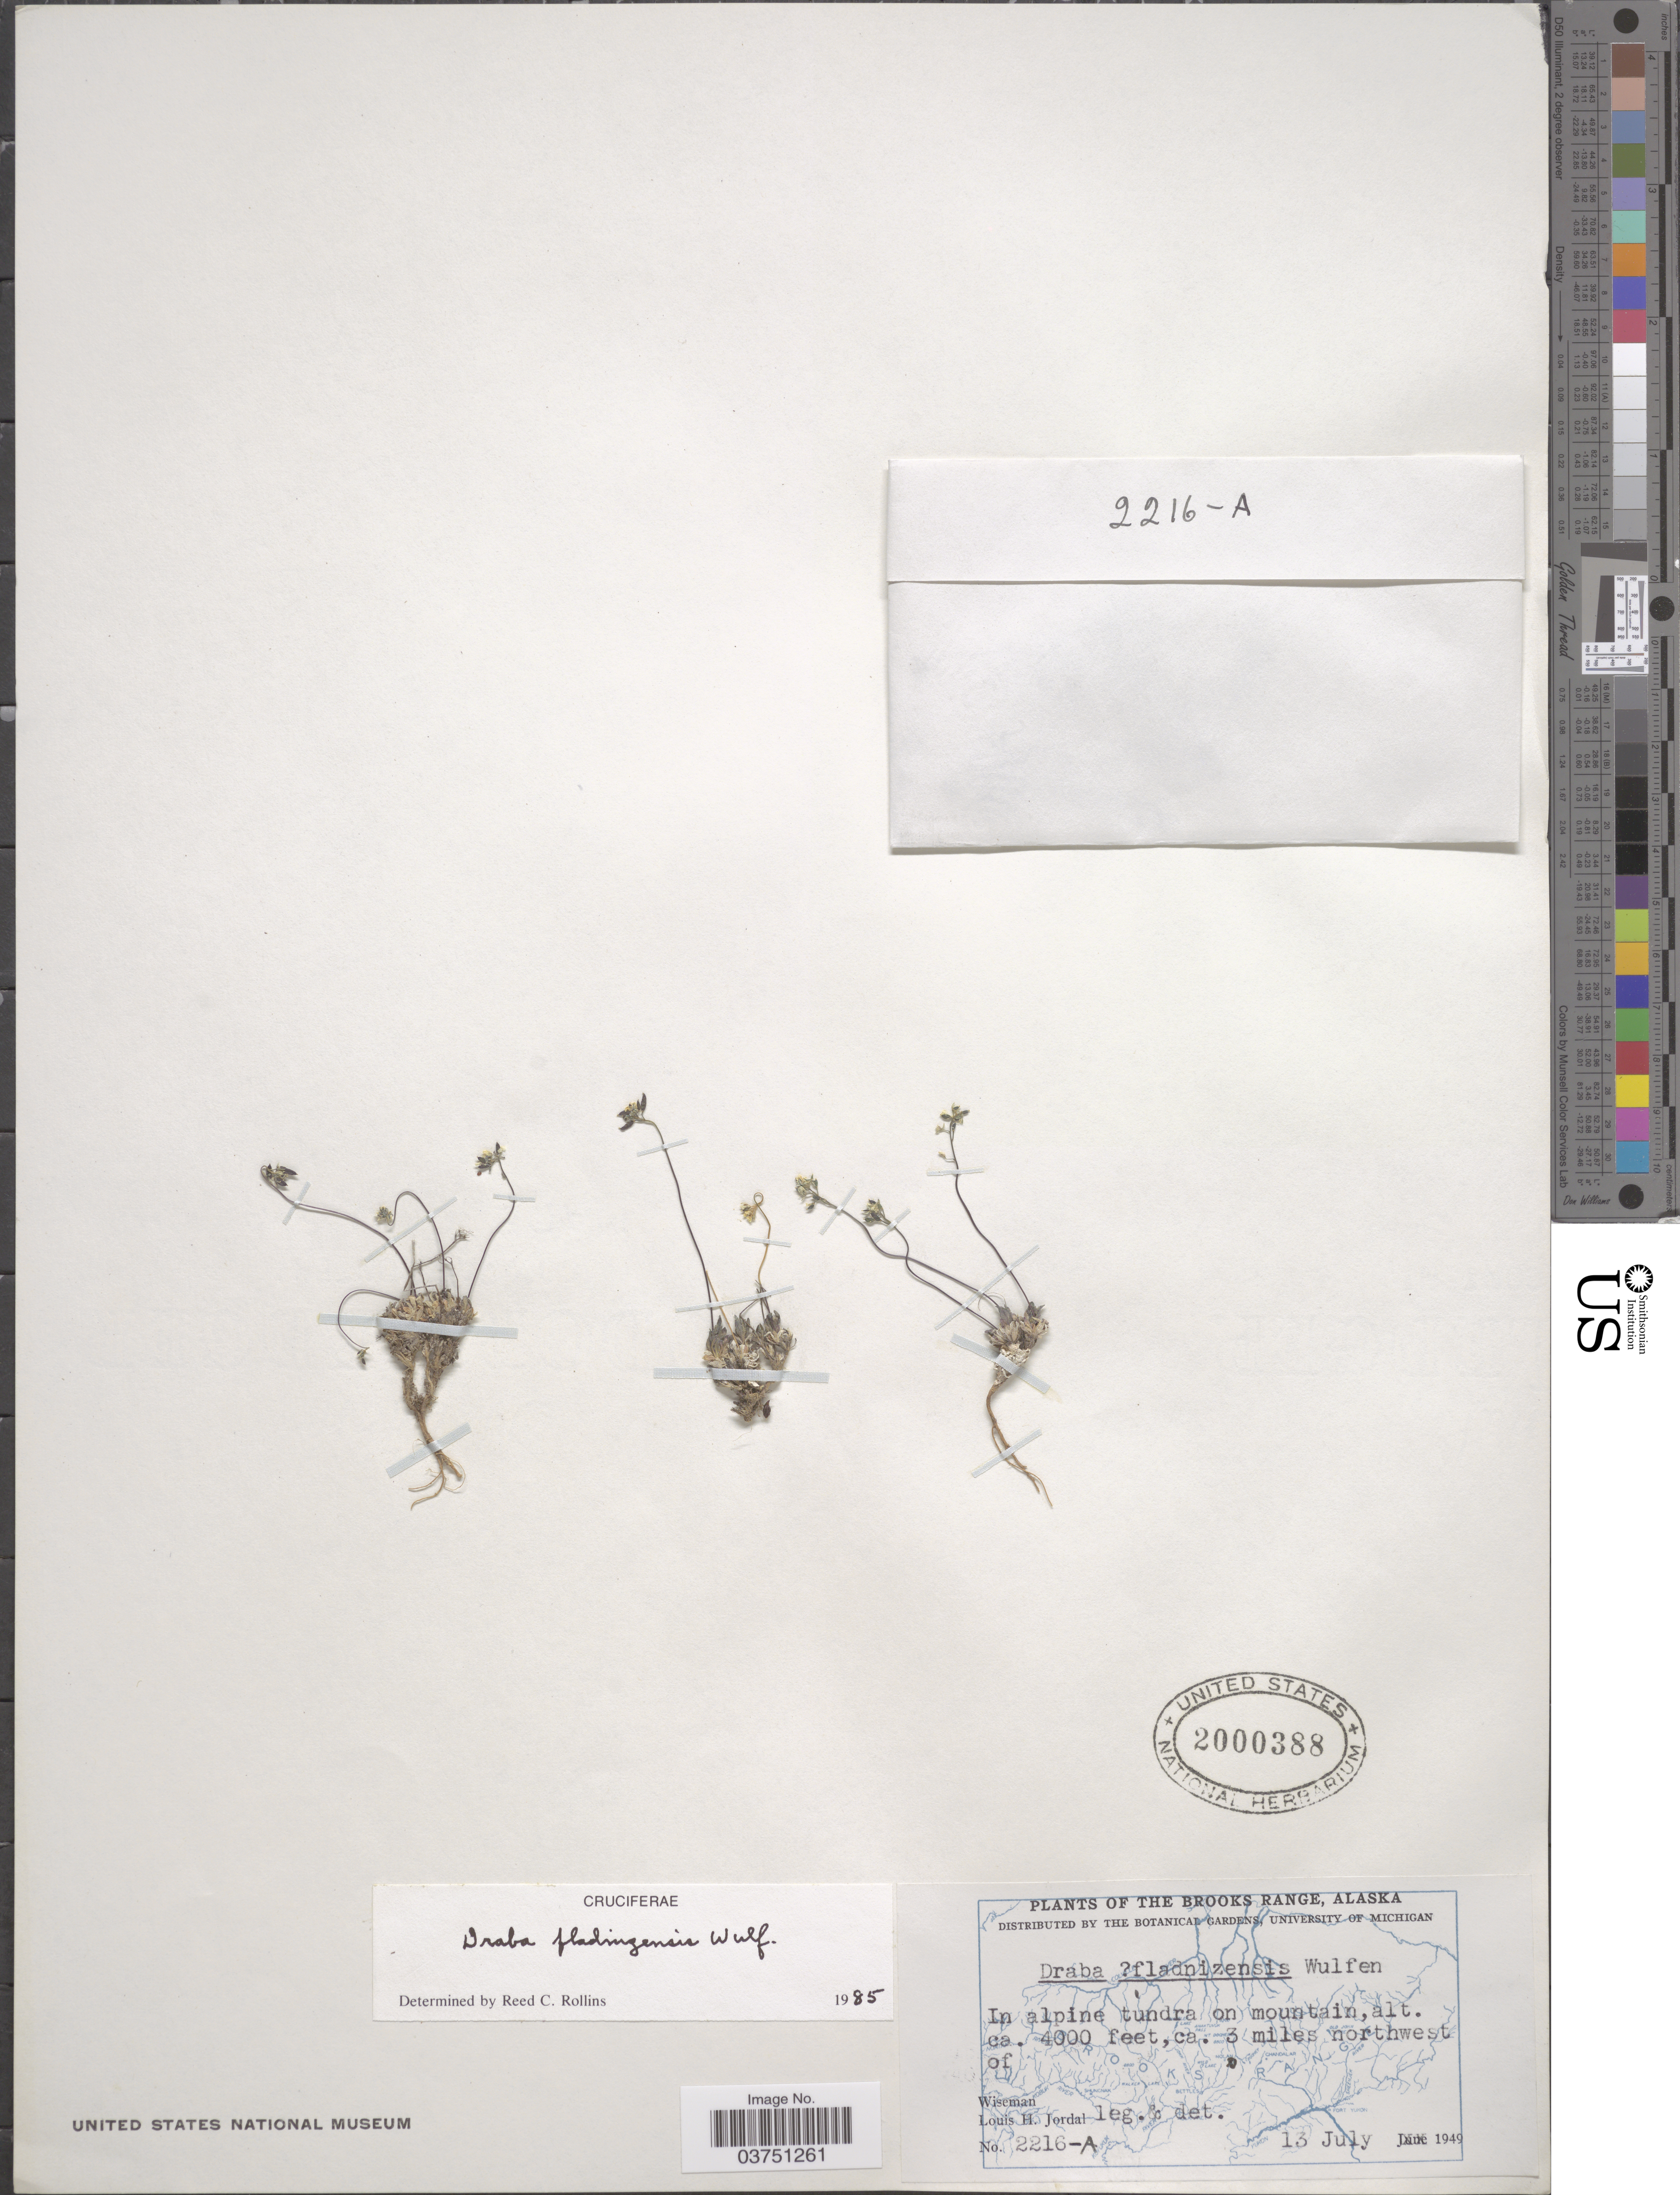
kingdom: Plantae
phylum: Tracheophyta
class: Magnoliopsida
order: Brassicales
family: Brassicaceae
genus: Draba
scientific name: Draba fladnizensis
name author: Wulfen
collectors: L. Jordal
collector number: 2216-A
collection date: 1949-07-13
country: United States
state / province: Alaska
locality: Brooks Range;. ca. 3 miles northwest of Wiseman.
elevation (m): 1219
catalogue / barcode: US 2000388